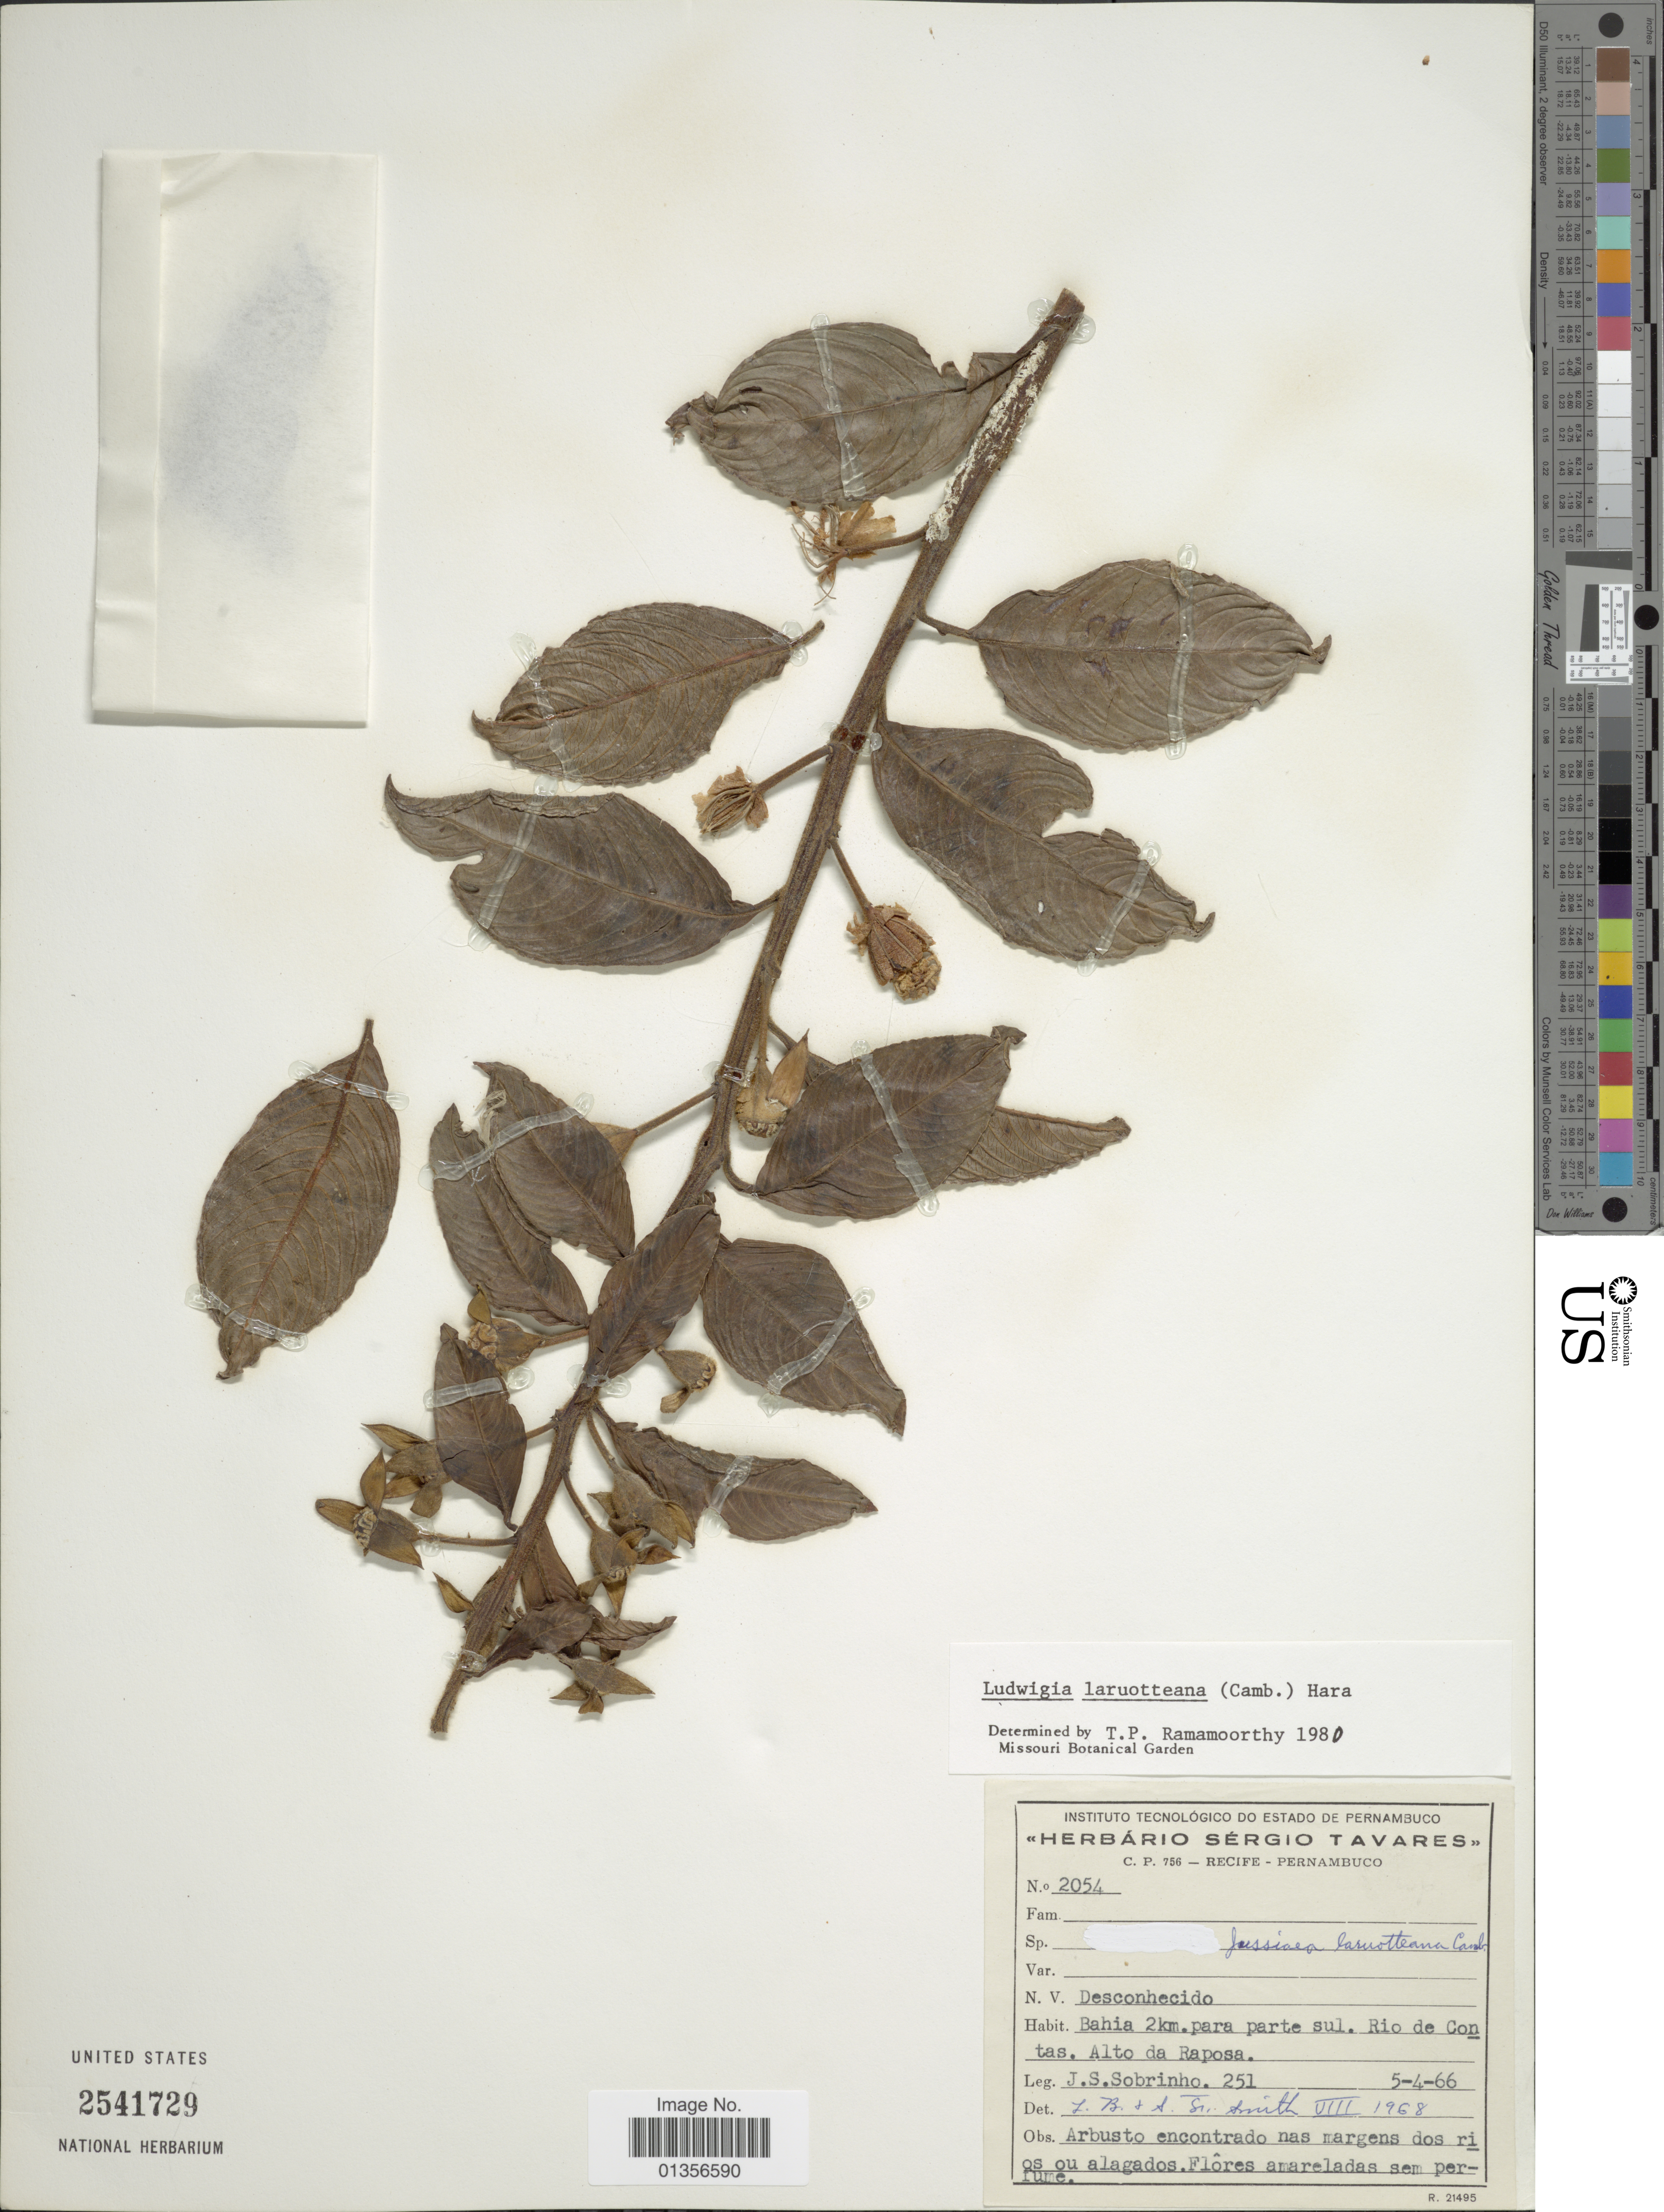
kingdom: Plantae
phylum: Tracheophyta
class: Magnoliopsida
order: Myrtales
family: Onagraceae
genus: Ludwigia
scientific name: Ludwigia laroutteana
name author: (Cambess.) H. Hara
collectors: J. Sobrinho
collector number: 251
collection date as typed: Transcribed d/m/y: 5/4/66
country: Brazil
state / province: Bahia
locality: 2km. para parte sul. Rio de Contas. Alto da Raposa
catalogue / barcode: US 2541729